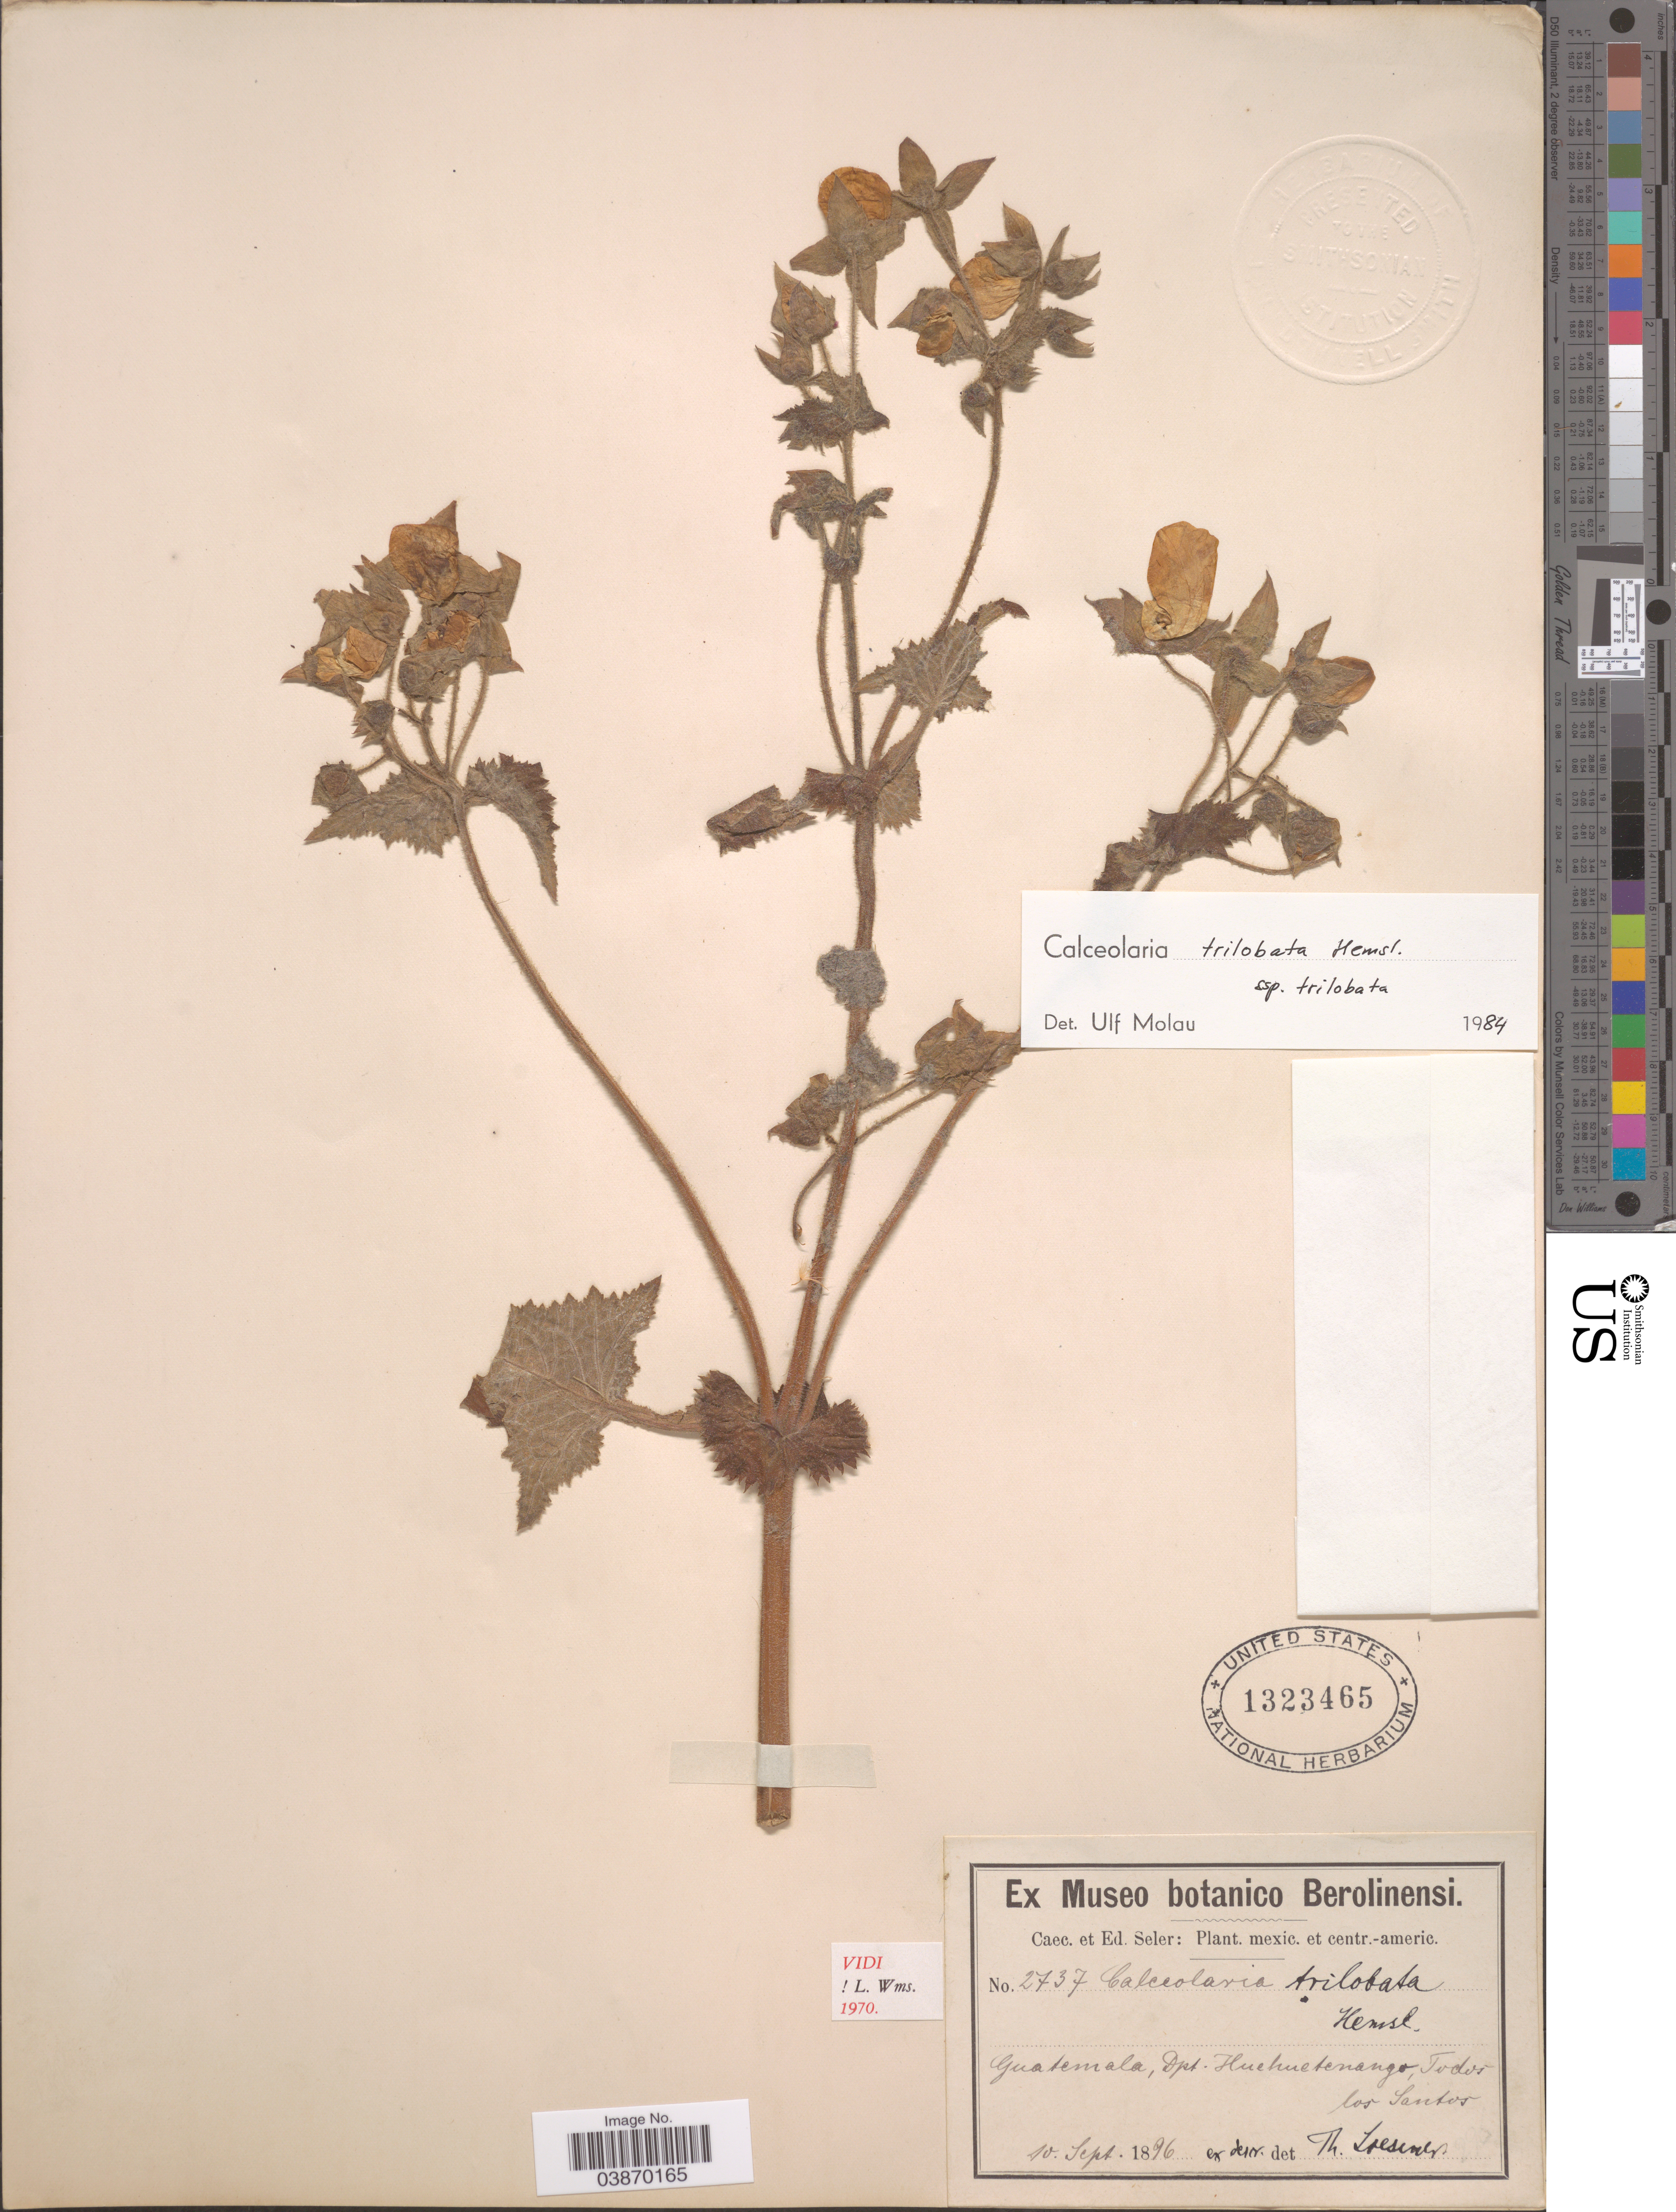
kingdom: Plantae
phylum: Tracheophyta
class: Magnoliopsida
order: Lamiales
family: Calceolariaceae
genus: Calceolaria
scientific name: Calceolaria trilobata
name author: Hemsl.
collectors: C. Seler & E. G. Seler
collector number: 2737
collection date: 1896-09-10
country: Guatemala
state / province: Huehuetenango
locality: Dpt. Huehuetenango, Todos los Santos.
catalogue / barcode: US 1323465